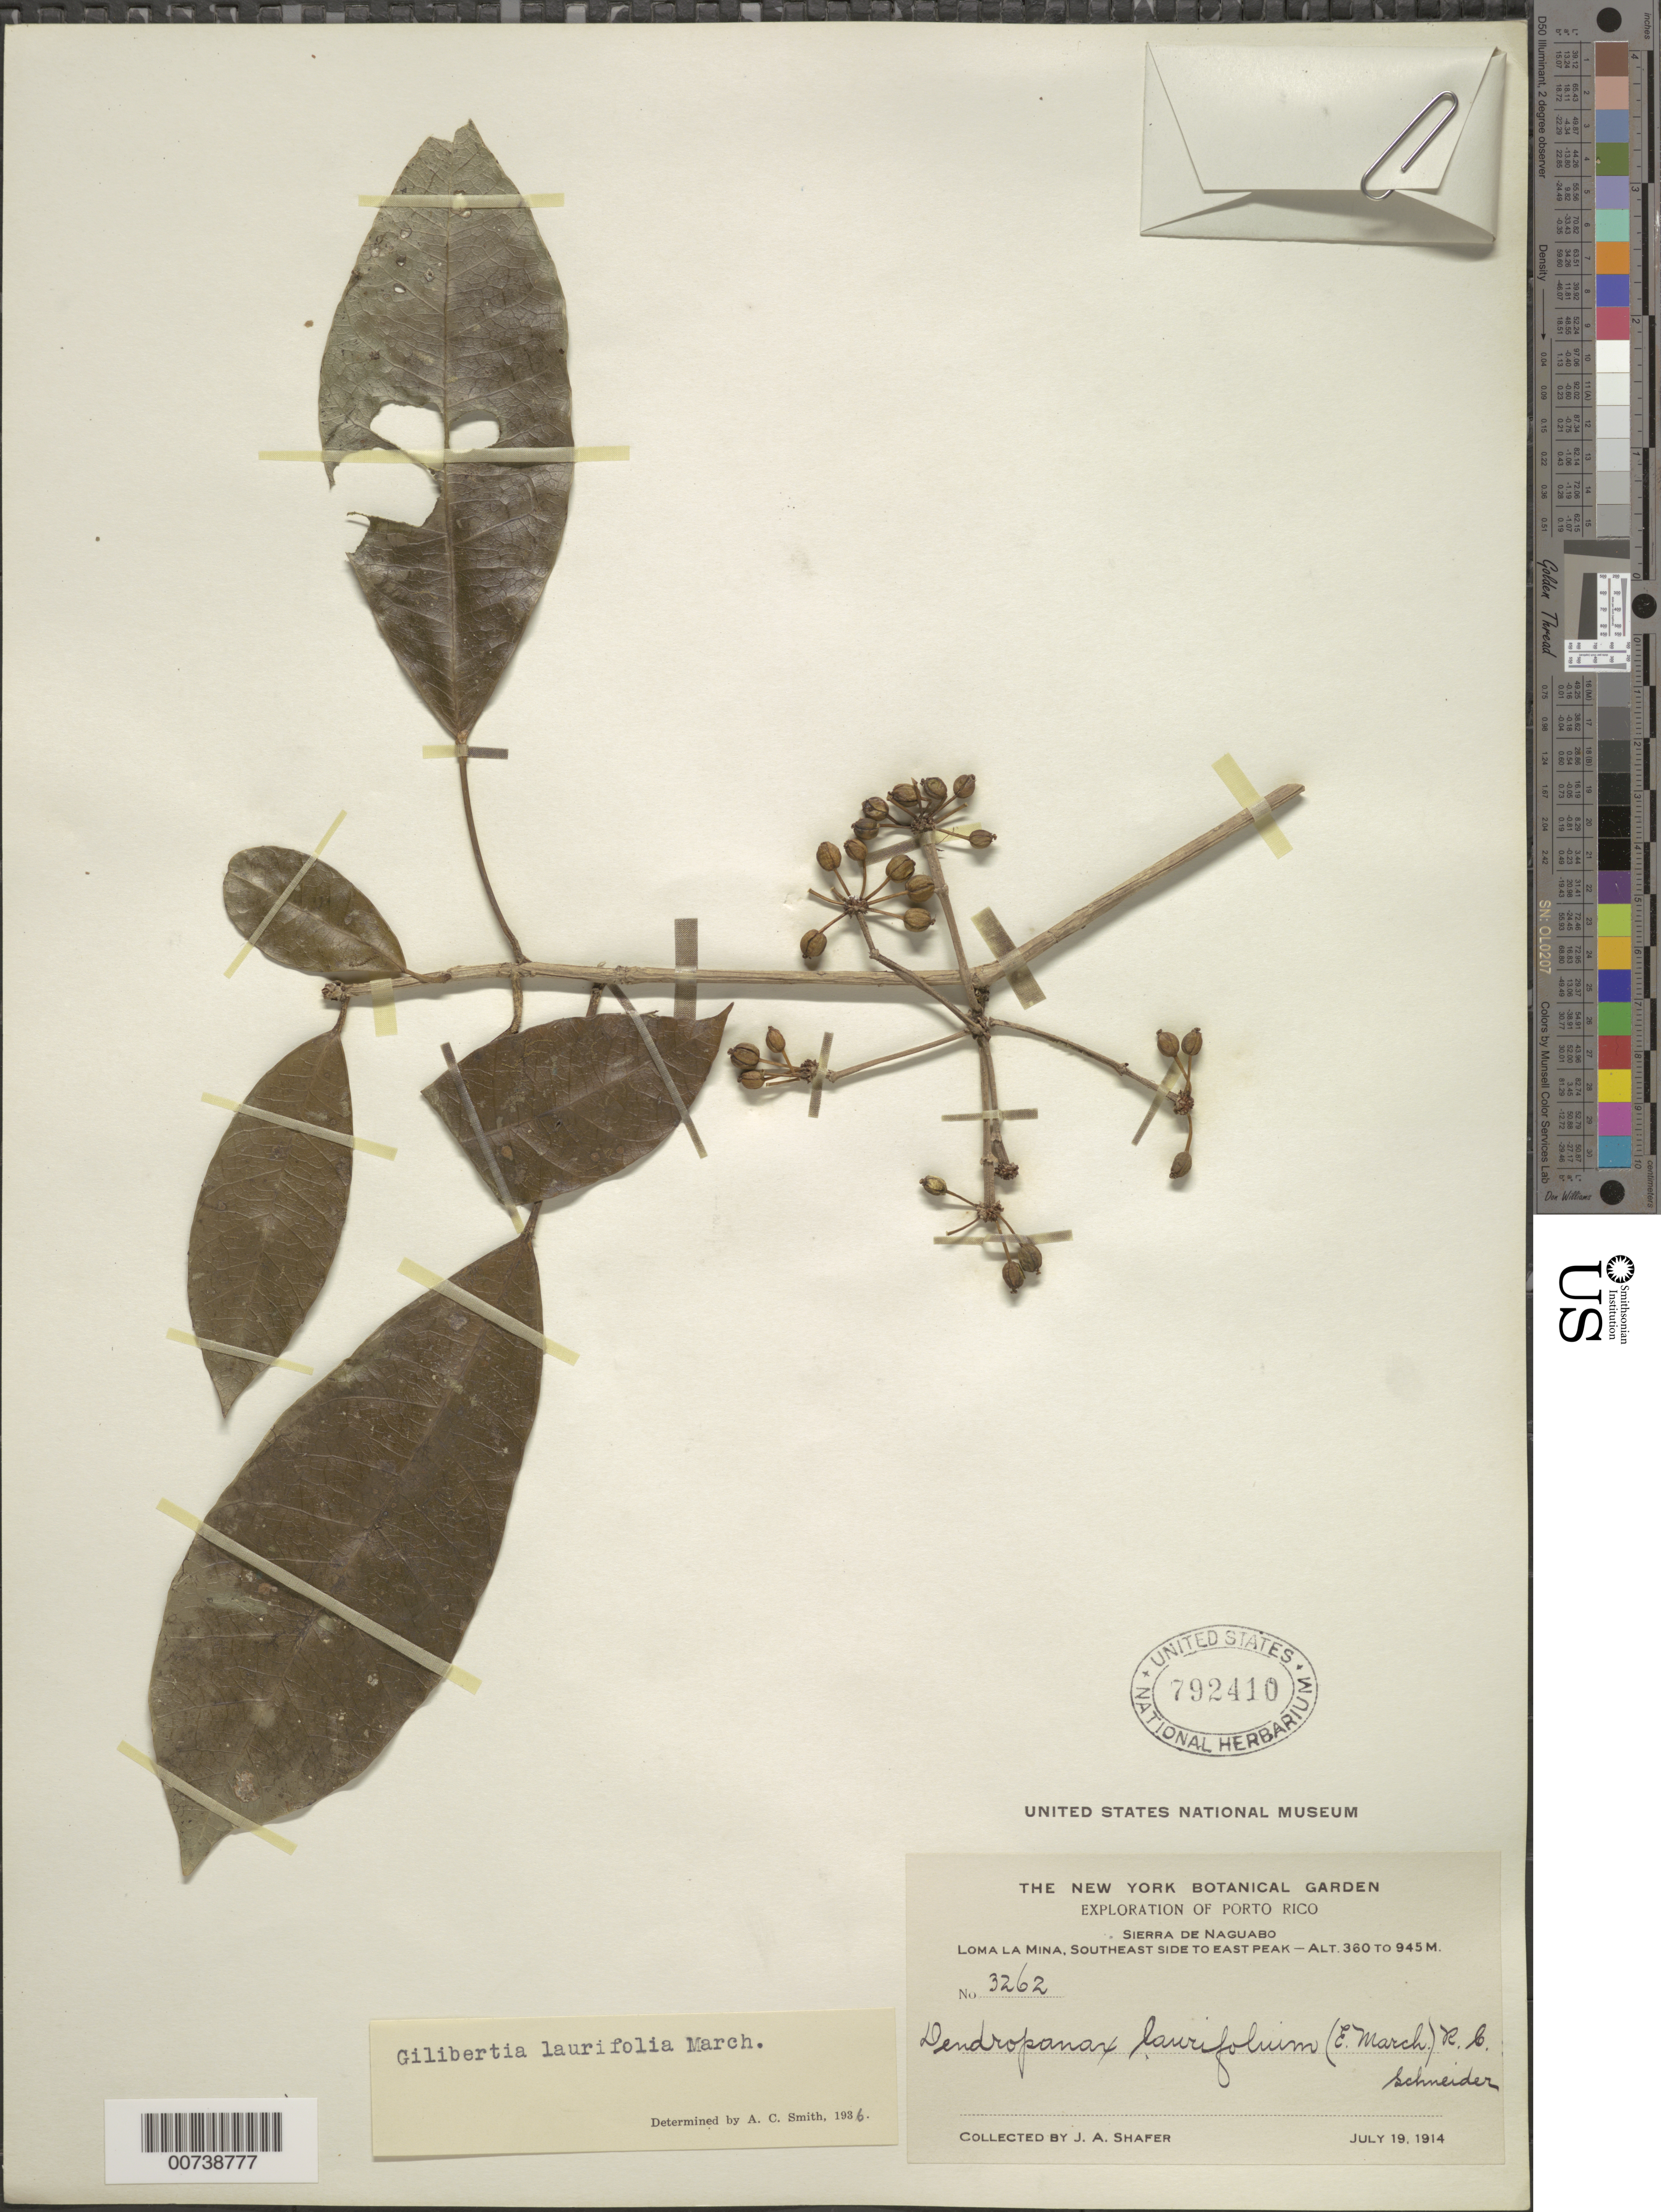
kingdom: Plantae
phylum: Tracheophyta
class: Magnoliopsida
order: Apiales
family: Araliaceae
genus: Dendropanax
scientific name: Dendropanax laurifolius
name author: (Marchal ex Urb.) Decne. & Planch. ex R.C. Schneid.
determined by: Smith, A. C.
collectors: J. A. Shafer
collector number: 3262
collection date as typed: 19 Jul 1914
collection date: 1914-07-19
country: Puerto Rico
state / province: Naguabo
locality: Sierra de Naguabo, Loma La Mina, Southeast side to East Peak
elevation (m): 360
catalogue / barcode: US 792410